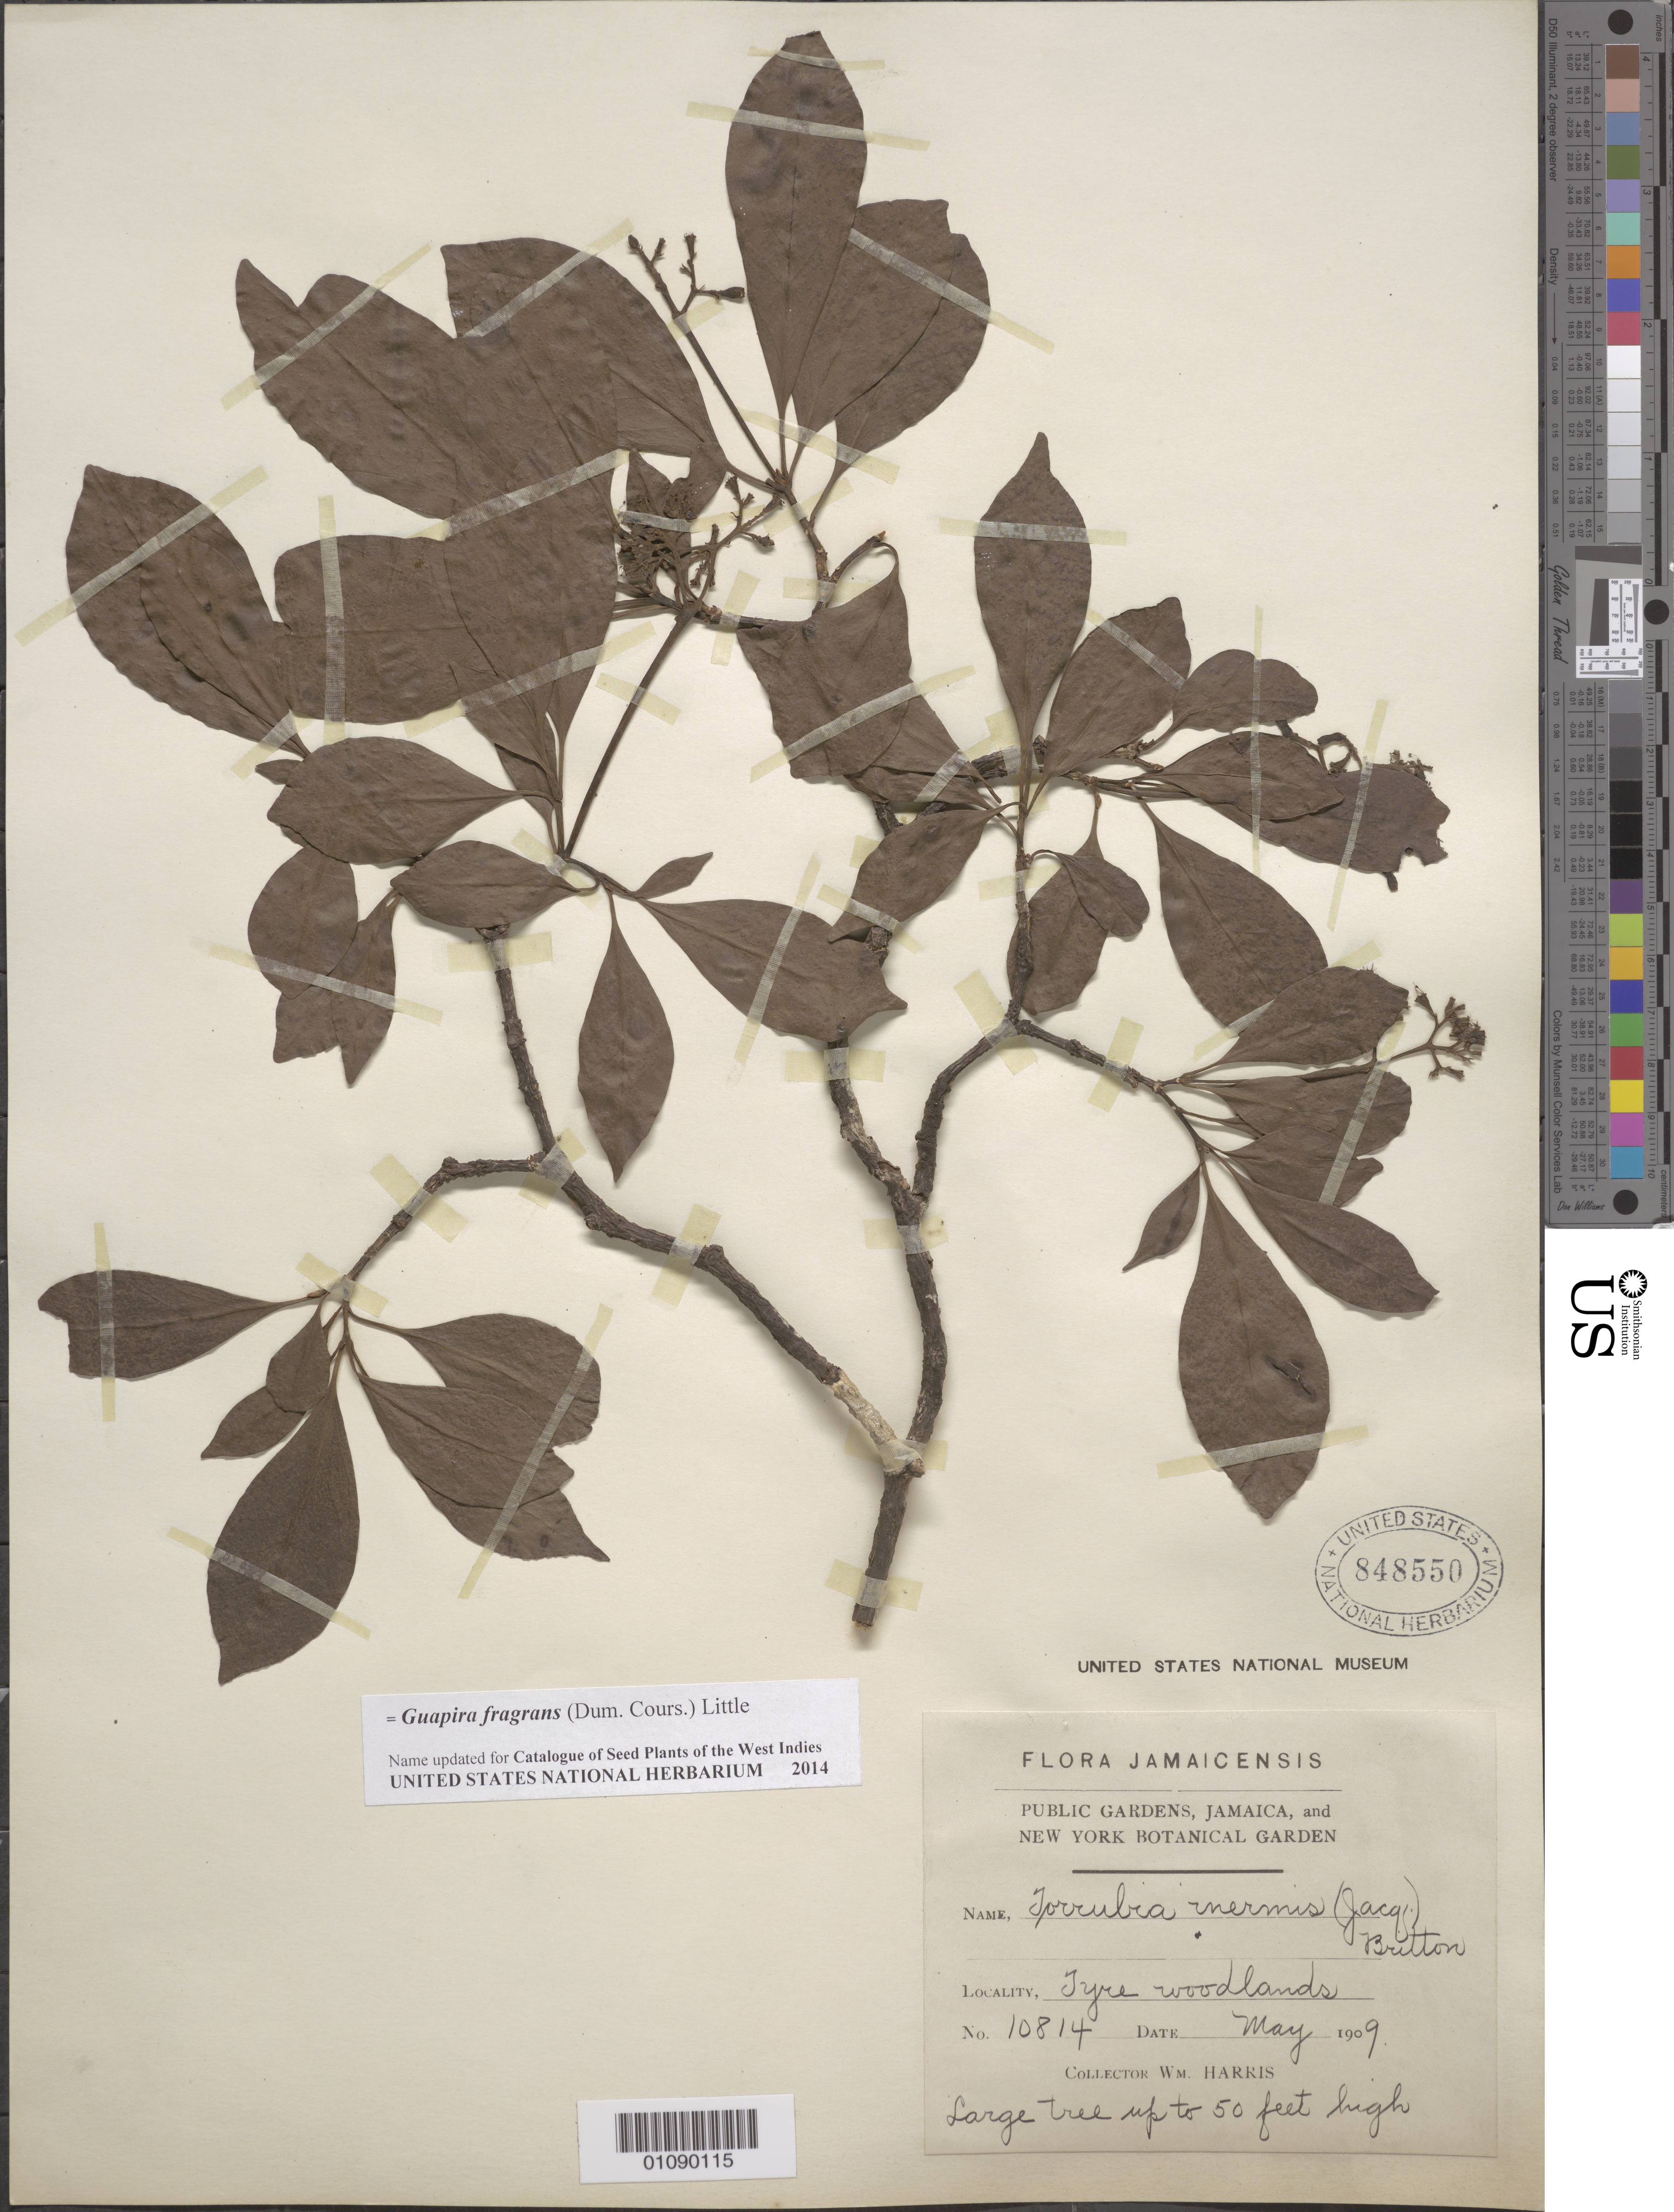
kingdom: Plantae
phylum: Tracheophyta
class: Magnoliopsida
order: Caryophyllales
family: Nyctaginaceae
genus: Guapira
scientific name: Guapira fragrans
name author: (Dum. Cours.) Little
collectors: W. Harris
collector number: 10814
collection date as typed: May 1909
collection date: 1909-05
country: Jamaica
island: Jamaica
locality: Pyre woodlands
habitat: Woodlands.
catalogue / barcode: US 848550